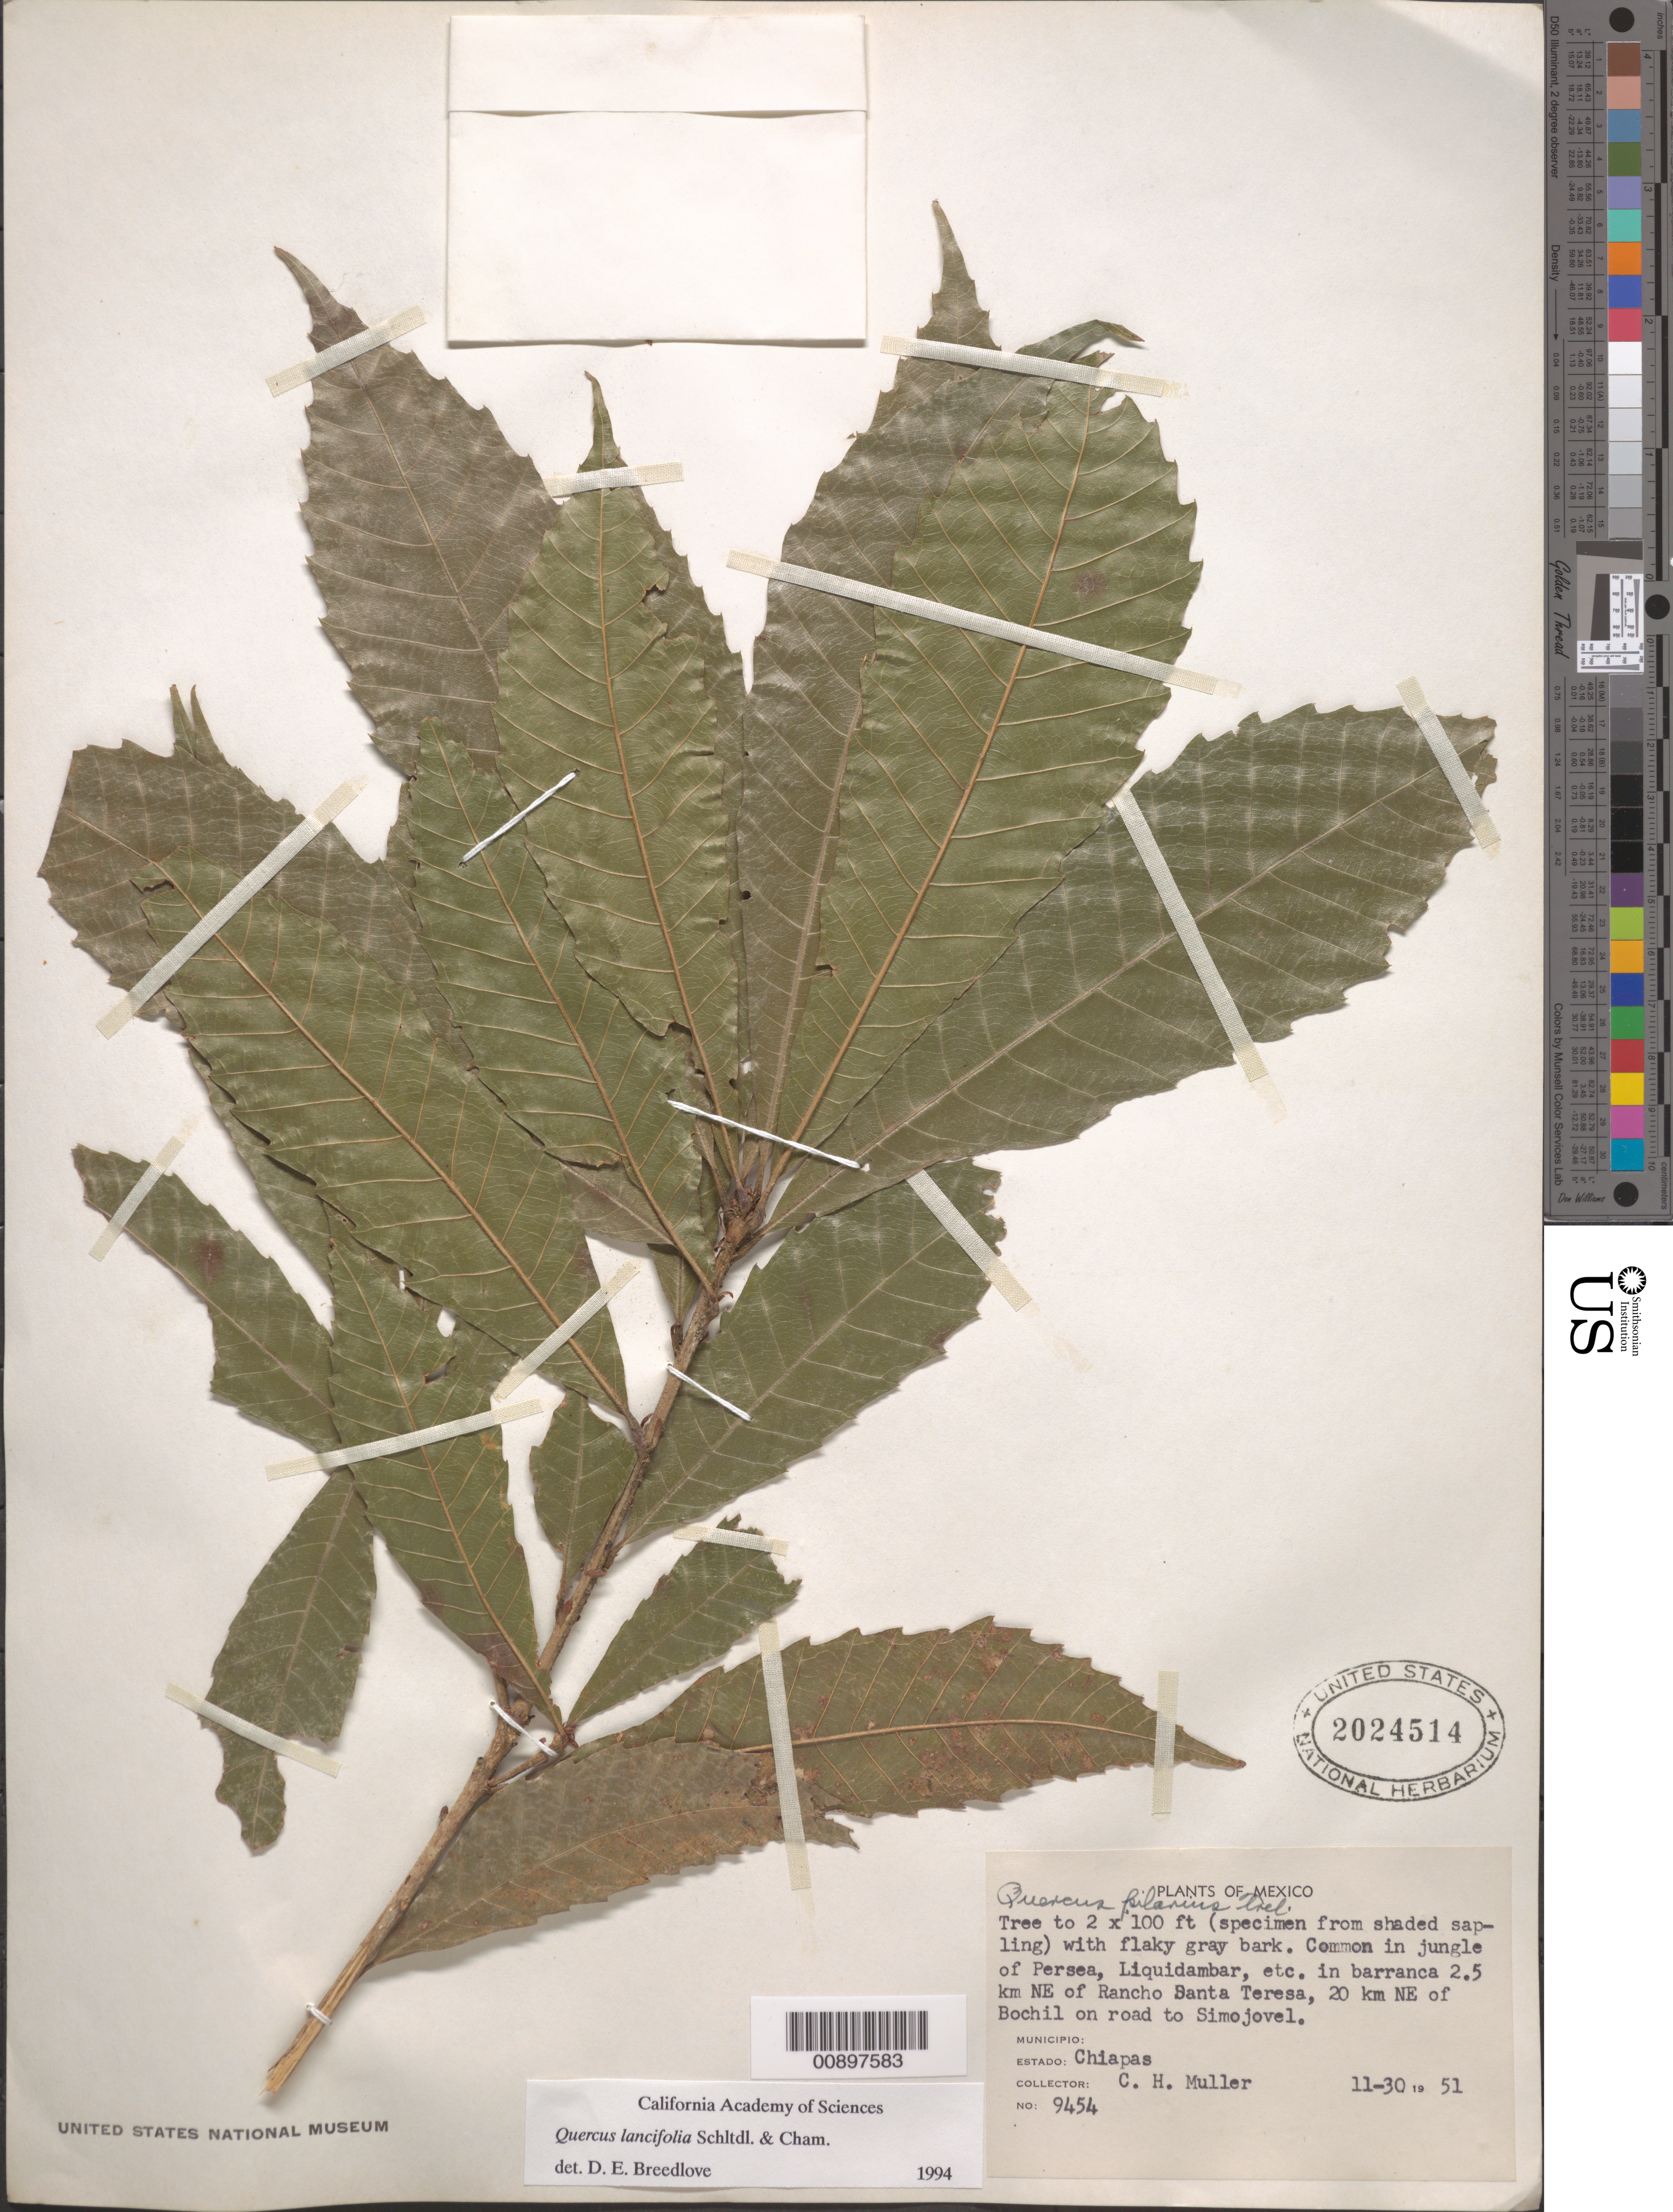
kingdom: Plantae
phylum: Tracheophyta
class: Magnoliopsida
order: Fagales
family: Fagaceae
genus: Quercus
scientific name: Quercus lancifolia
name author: Schltdl. & Cham.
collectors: C. H. Muller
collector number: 9454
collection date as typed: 30 Nov 1951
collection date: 1951-11-30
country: Mexico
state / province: Chiapas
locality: In barranca 2.5 km NE of Ranchho Santa teresa, 20 km NE of Bochil on road to Simojovel.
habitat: Common in jungle of Persea, Liquidambar, etc. in barranca.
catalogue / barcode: US 2024514